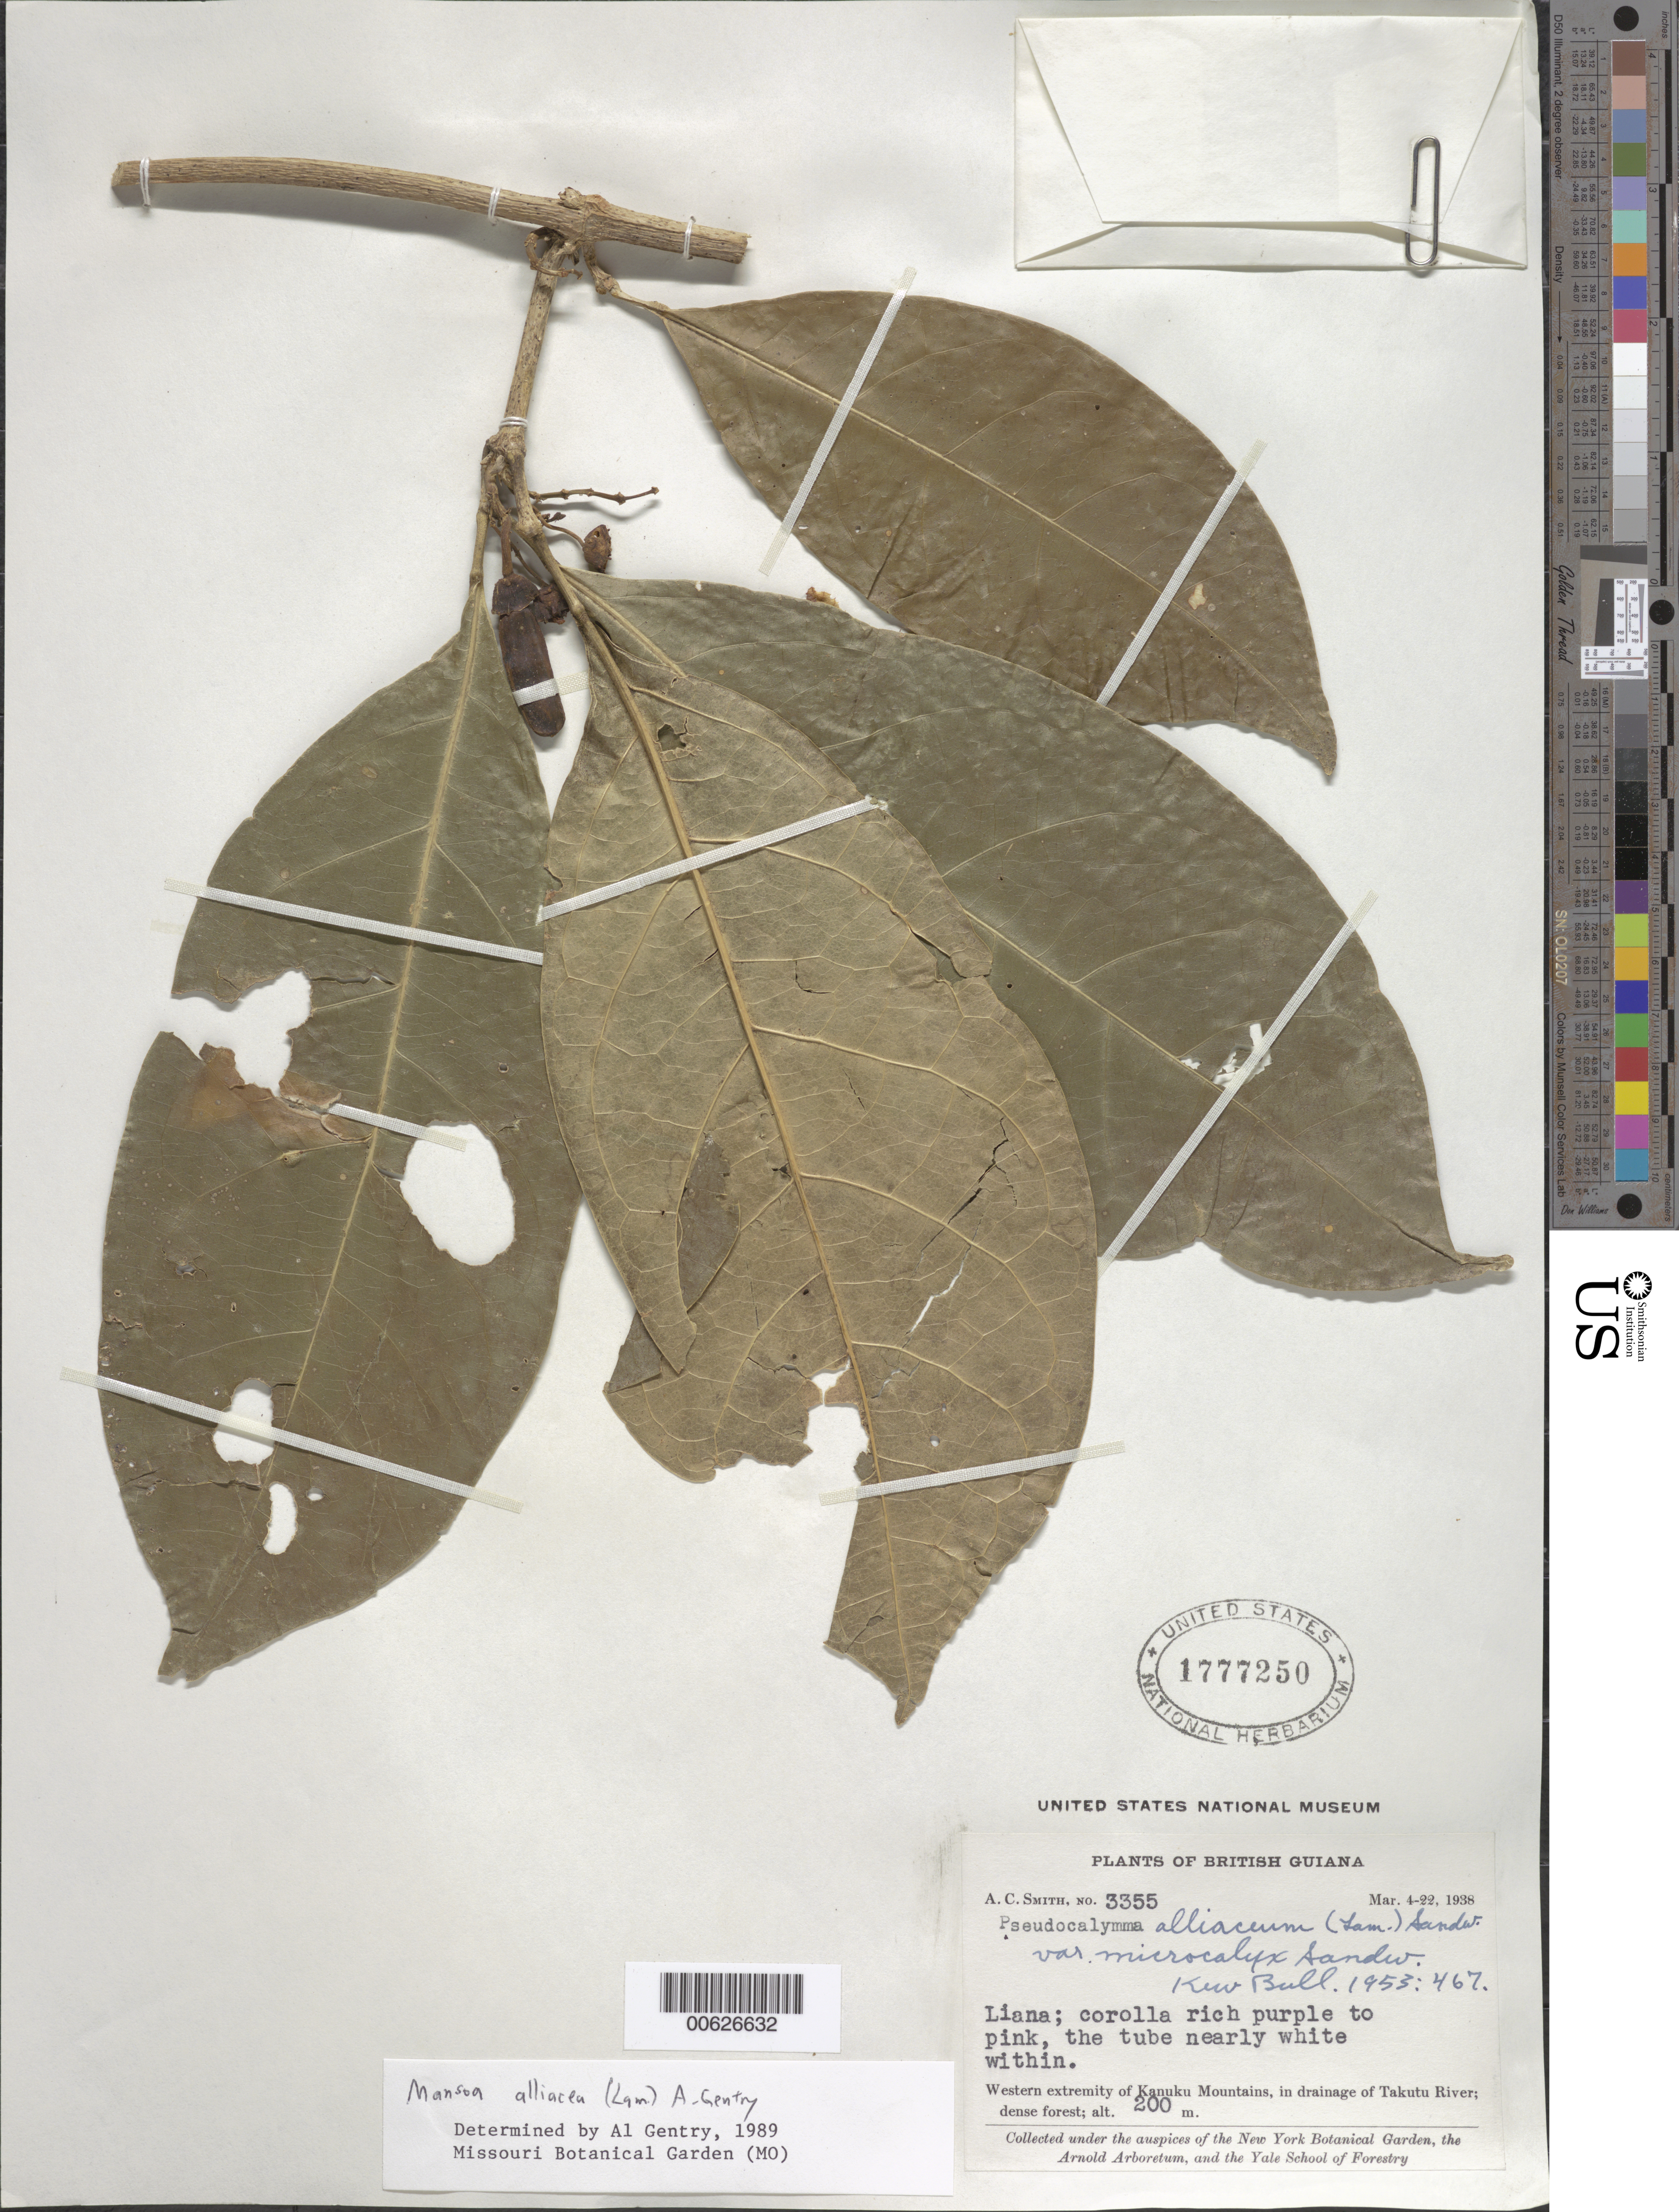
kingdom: Plantae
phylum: Tracheophyta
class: Magnoliopsida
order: Lamiales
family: Bignoniaceae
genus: Mansoa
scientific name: Mansoa alliacea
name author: (Lam.) A.H. Gentry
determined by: Gentry, A. H.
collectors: A. C. Smith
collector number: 3355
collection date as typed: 4-Mar-38 to 22-Mar-38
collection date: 1938-03-04/1938-03-22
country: Guyana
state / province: U. Takutu-U. Essequibo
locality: Kanuku Mts., drainage of Takutu R., western extremity of Kanuku Mountains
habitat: Dense forest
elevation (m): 200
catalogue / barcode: US 1777250